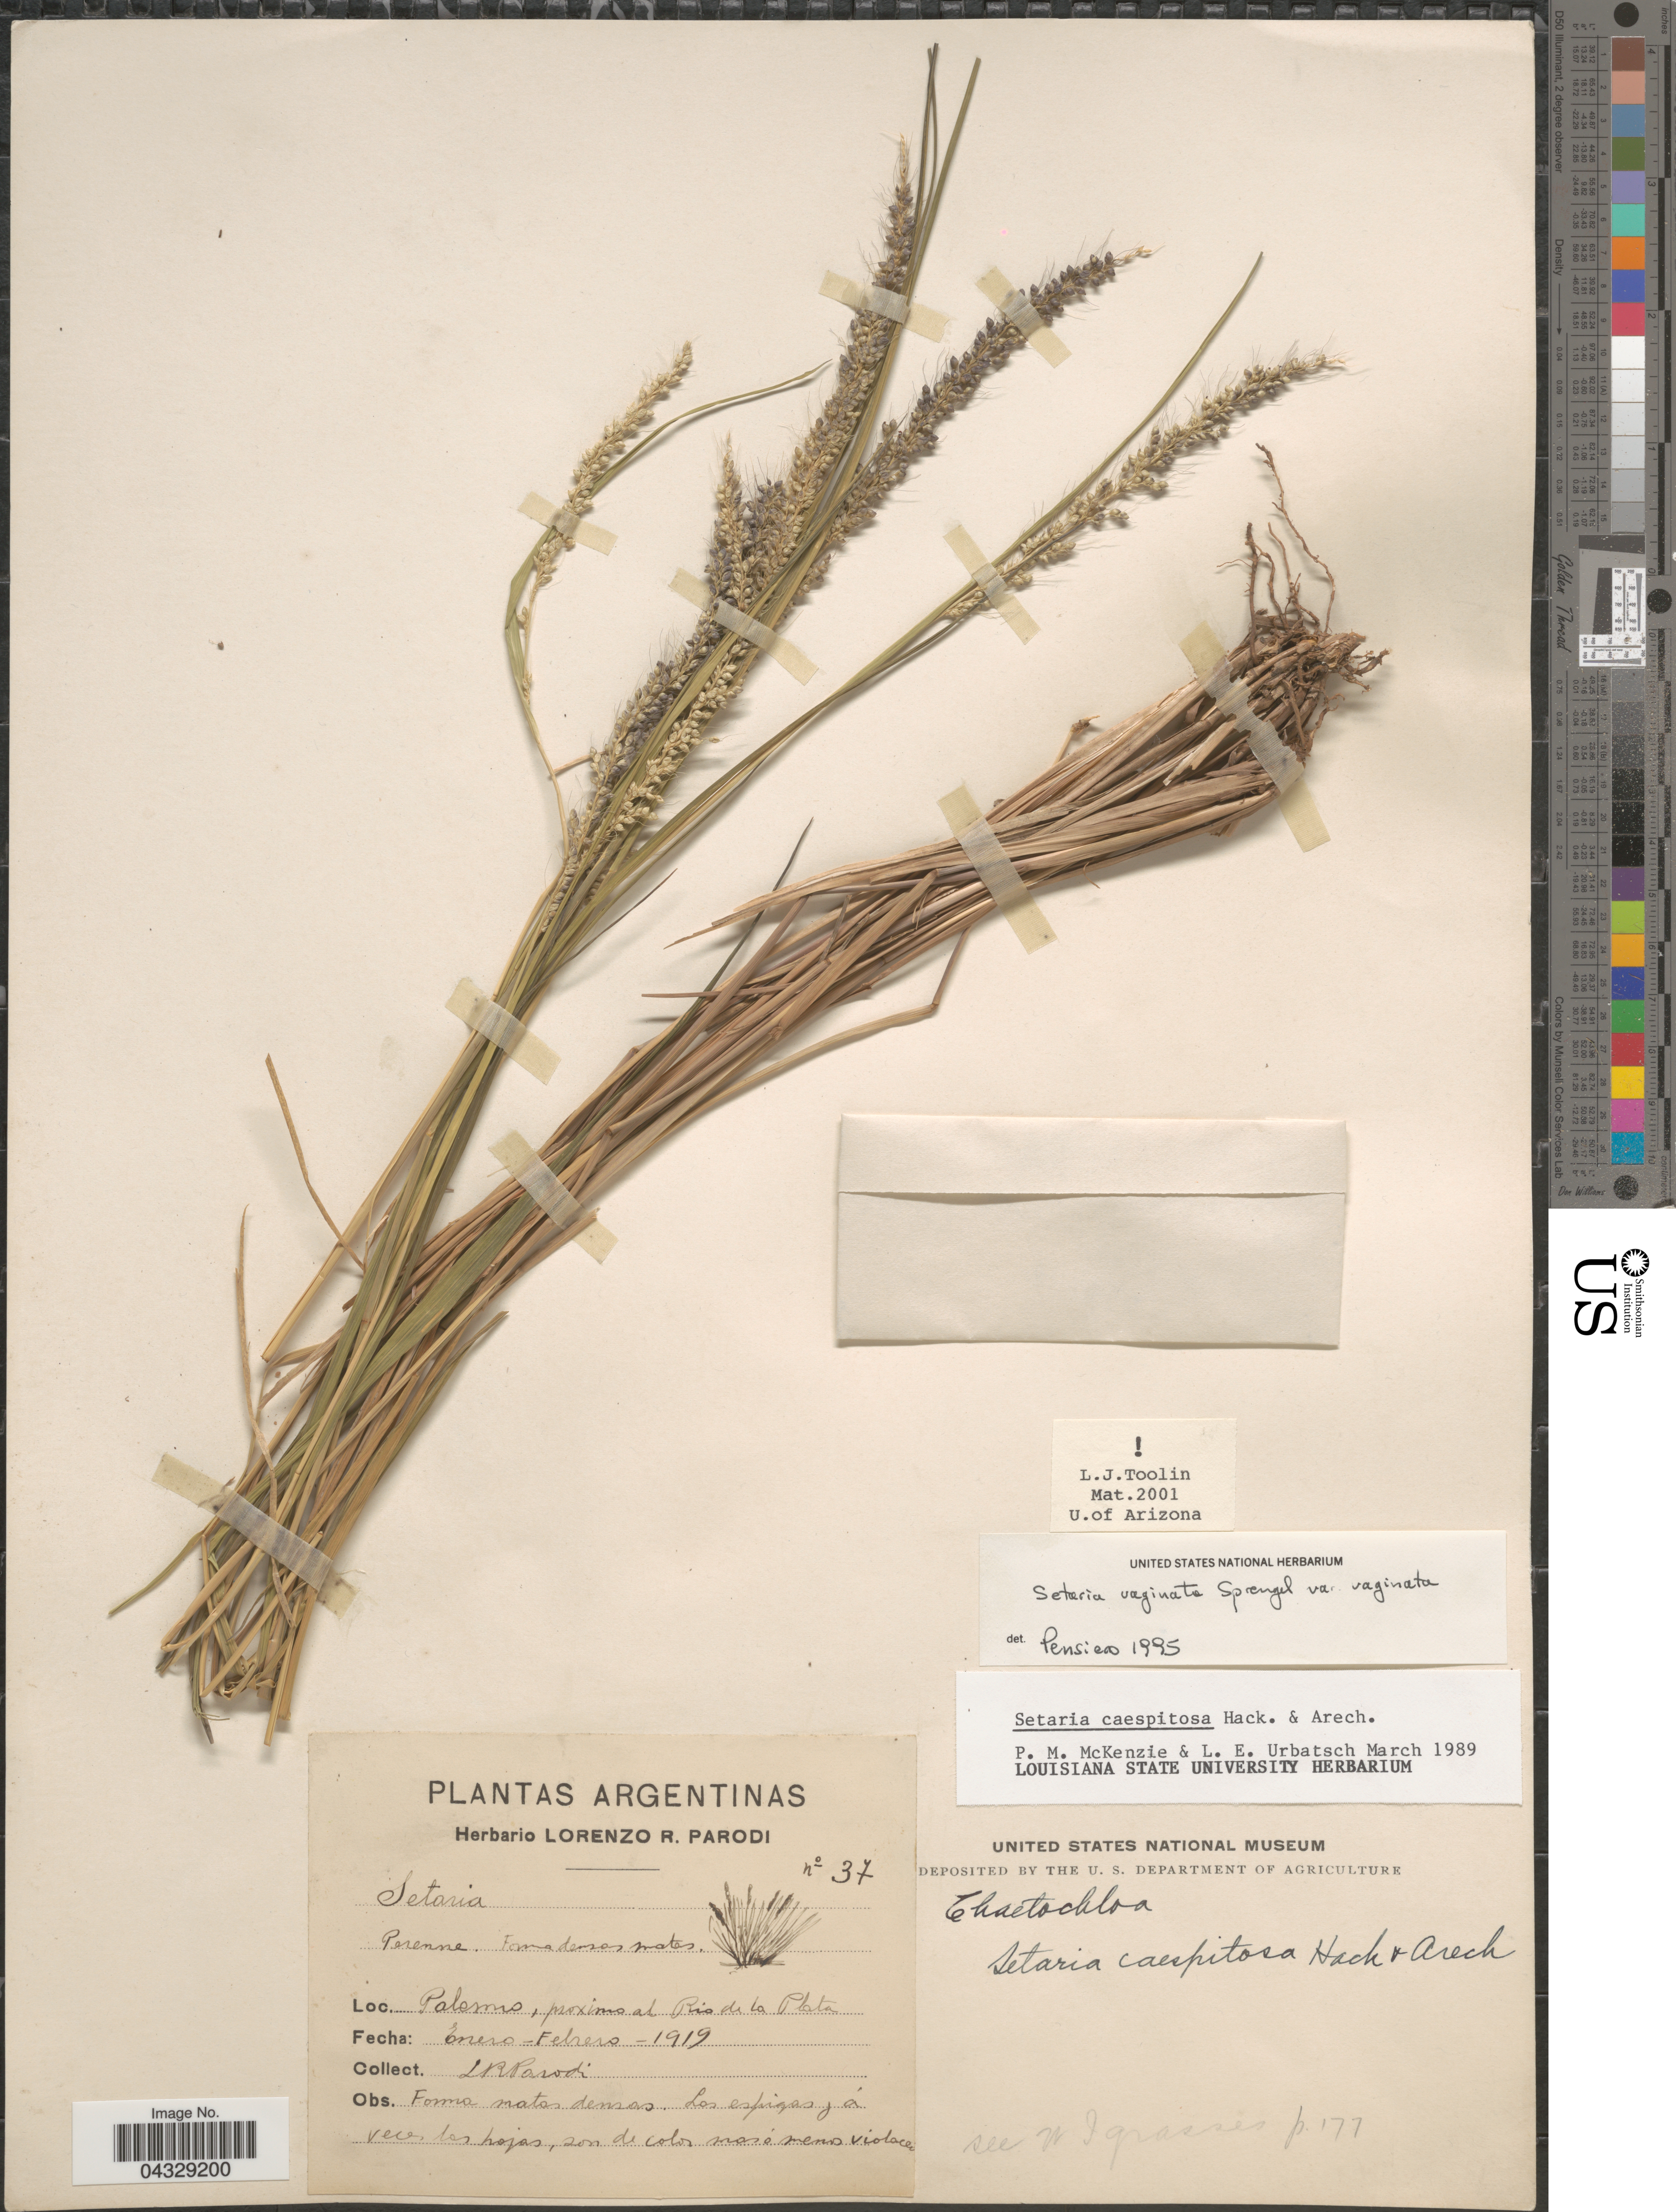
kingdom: Plantae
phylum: Tracheophyta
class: Liliopsida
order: Poales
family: Poaceae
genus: Setaria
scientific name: Setaria vaginata var. vaginata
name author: C.K. Spreng.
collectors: L. R. Parodi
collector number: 37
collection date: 1919-01/1919-02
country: Argentina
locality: Palermo, proximo al Rio de la Plata.